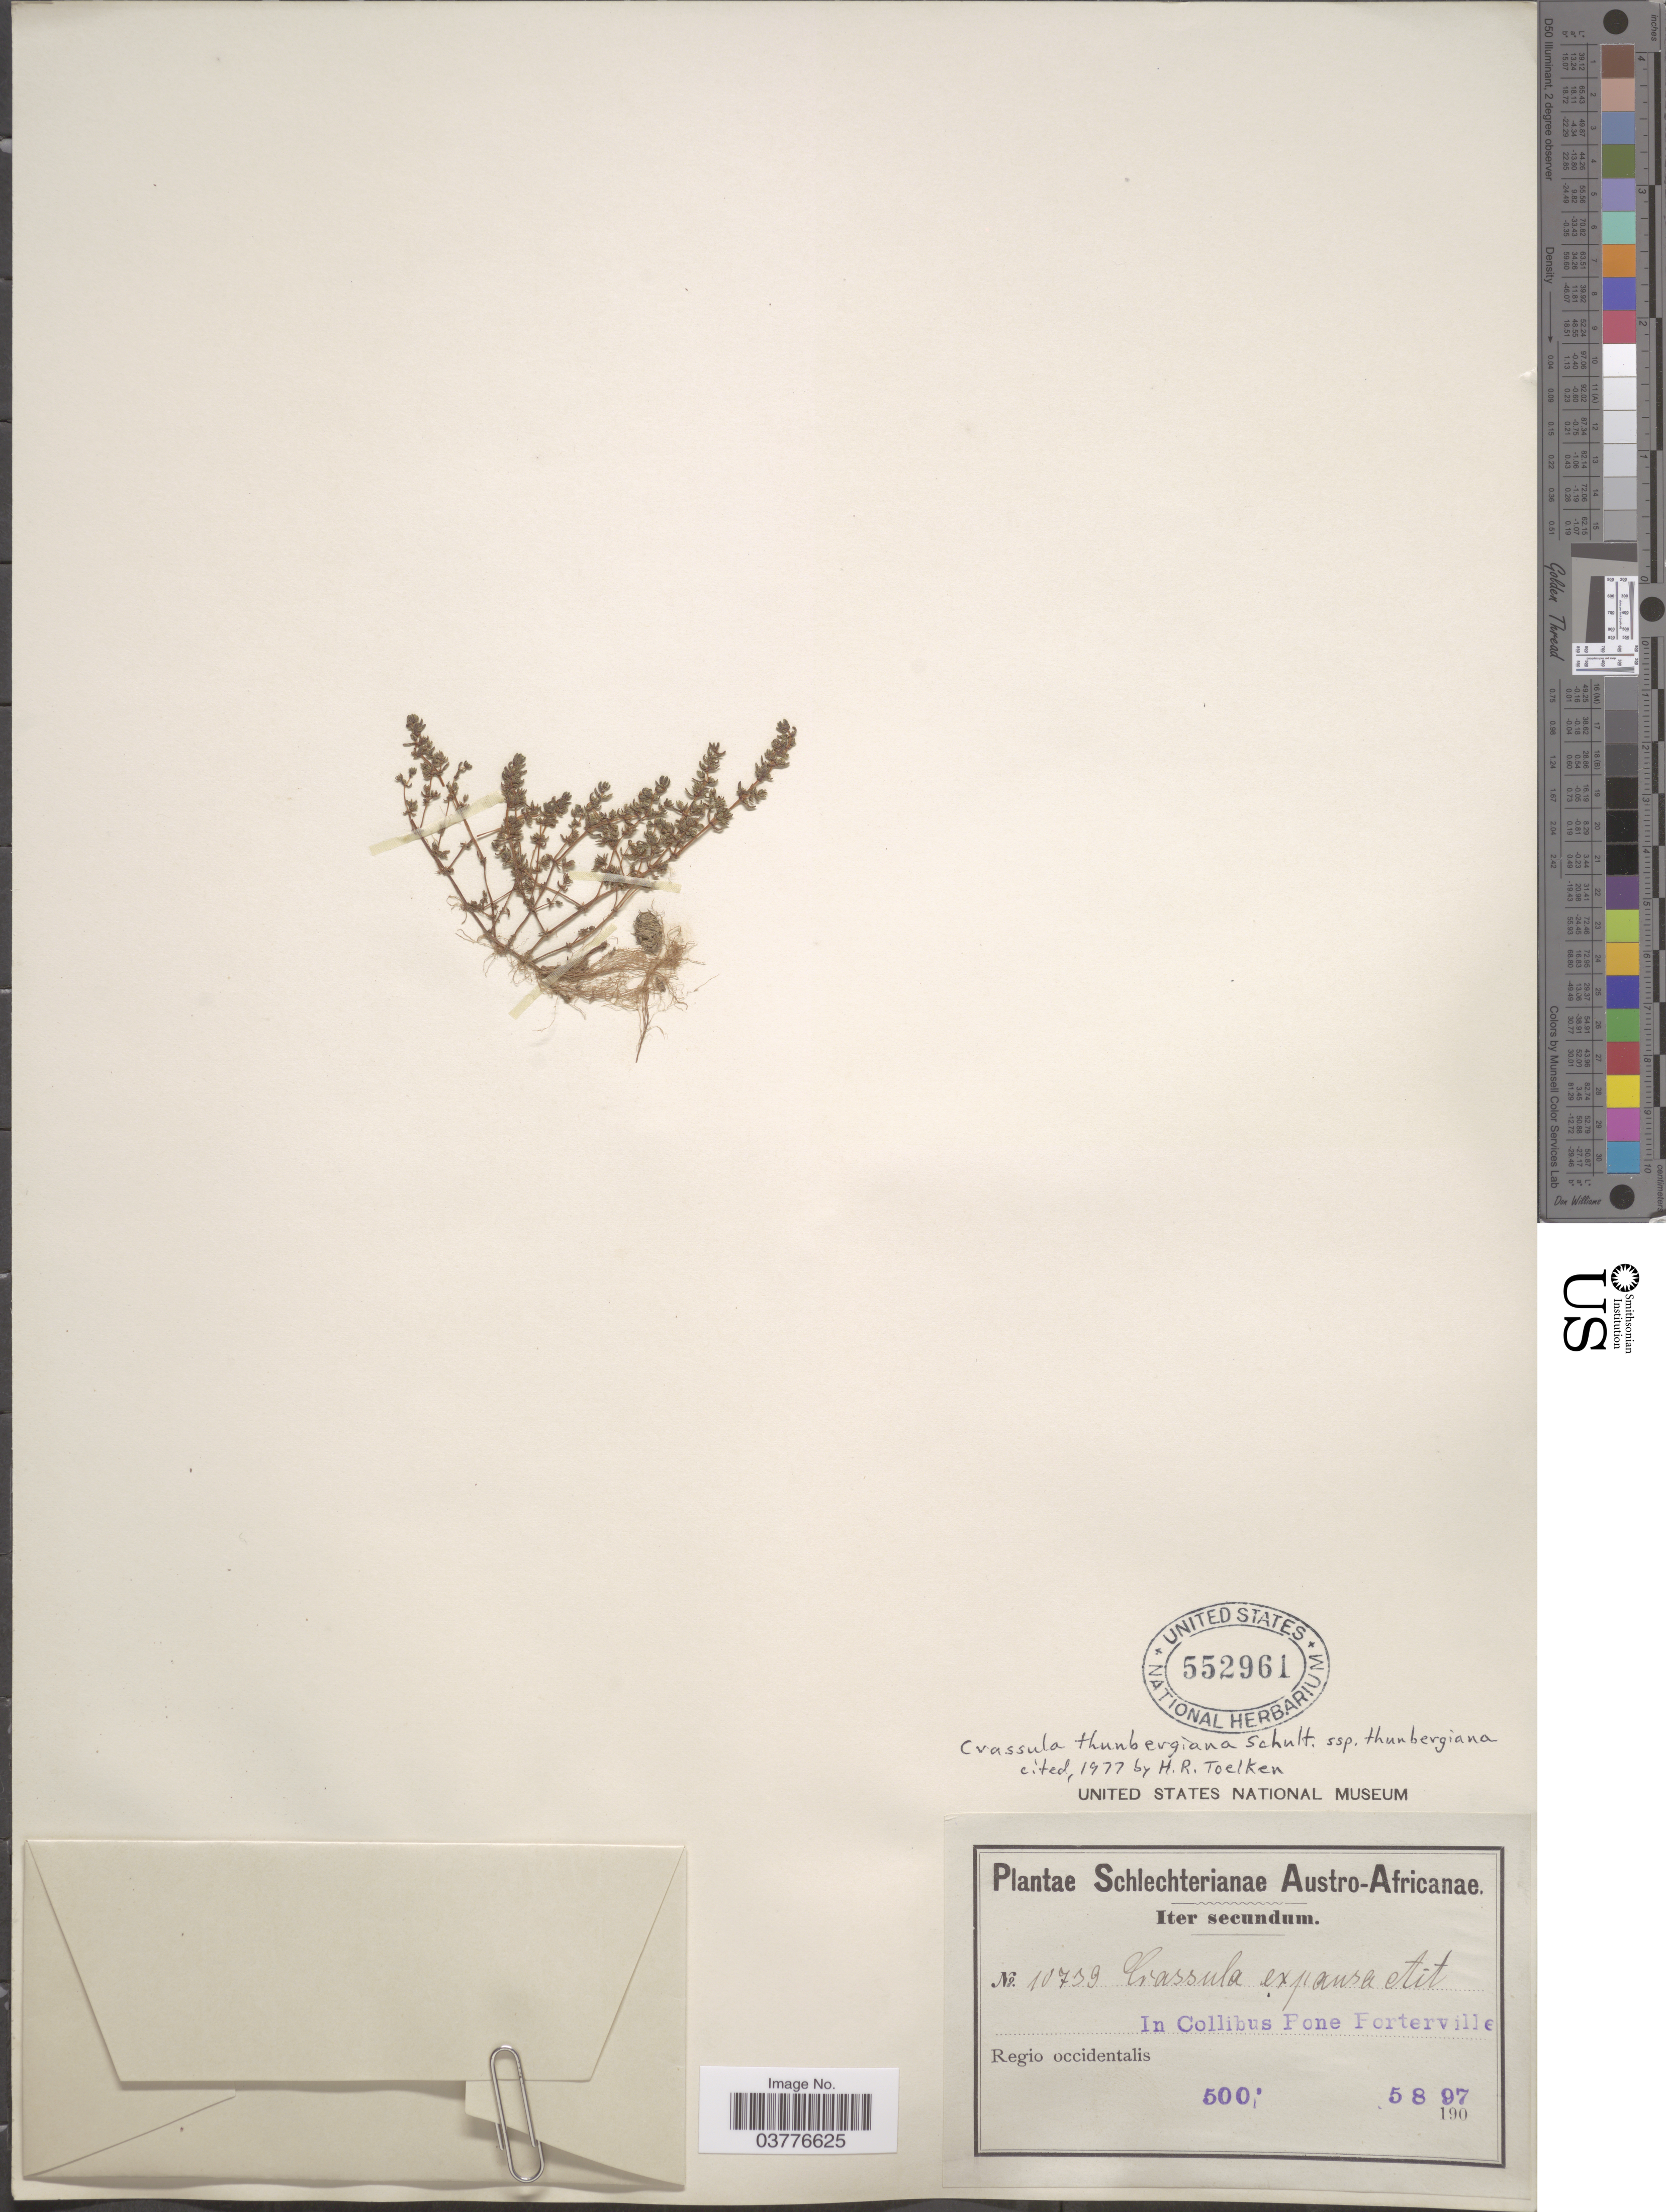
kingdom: Plantae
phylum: Tracheophyta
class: Magnoliopsida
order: Saxifragales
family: Crassulaceae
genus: Crassula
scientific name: Crassula thunbergiana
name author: Schult.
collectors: Schlechter, --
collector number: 10739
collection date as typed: Transcribed d/m/y: 5/8/97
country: South Africa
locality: Austro-Africanae. In Collibus Pone Porterville. Regio occidentalis.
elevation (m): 152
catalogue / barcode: US 552961